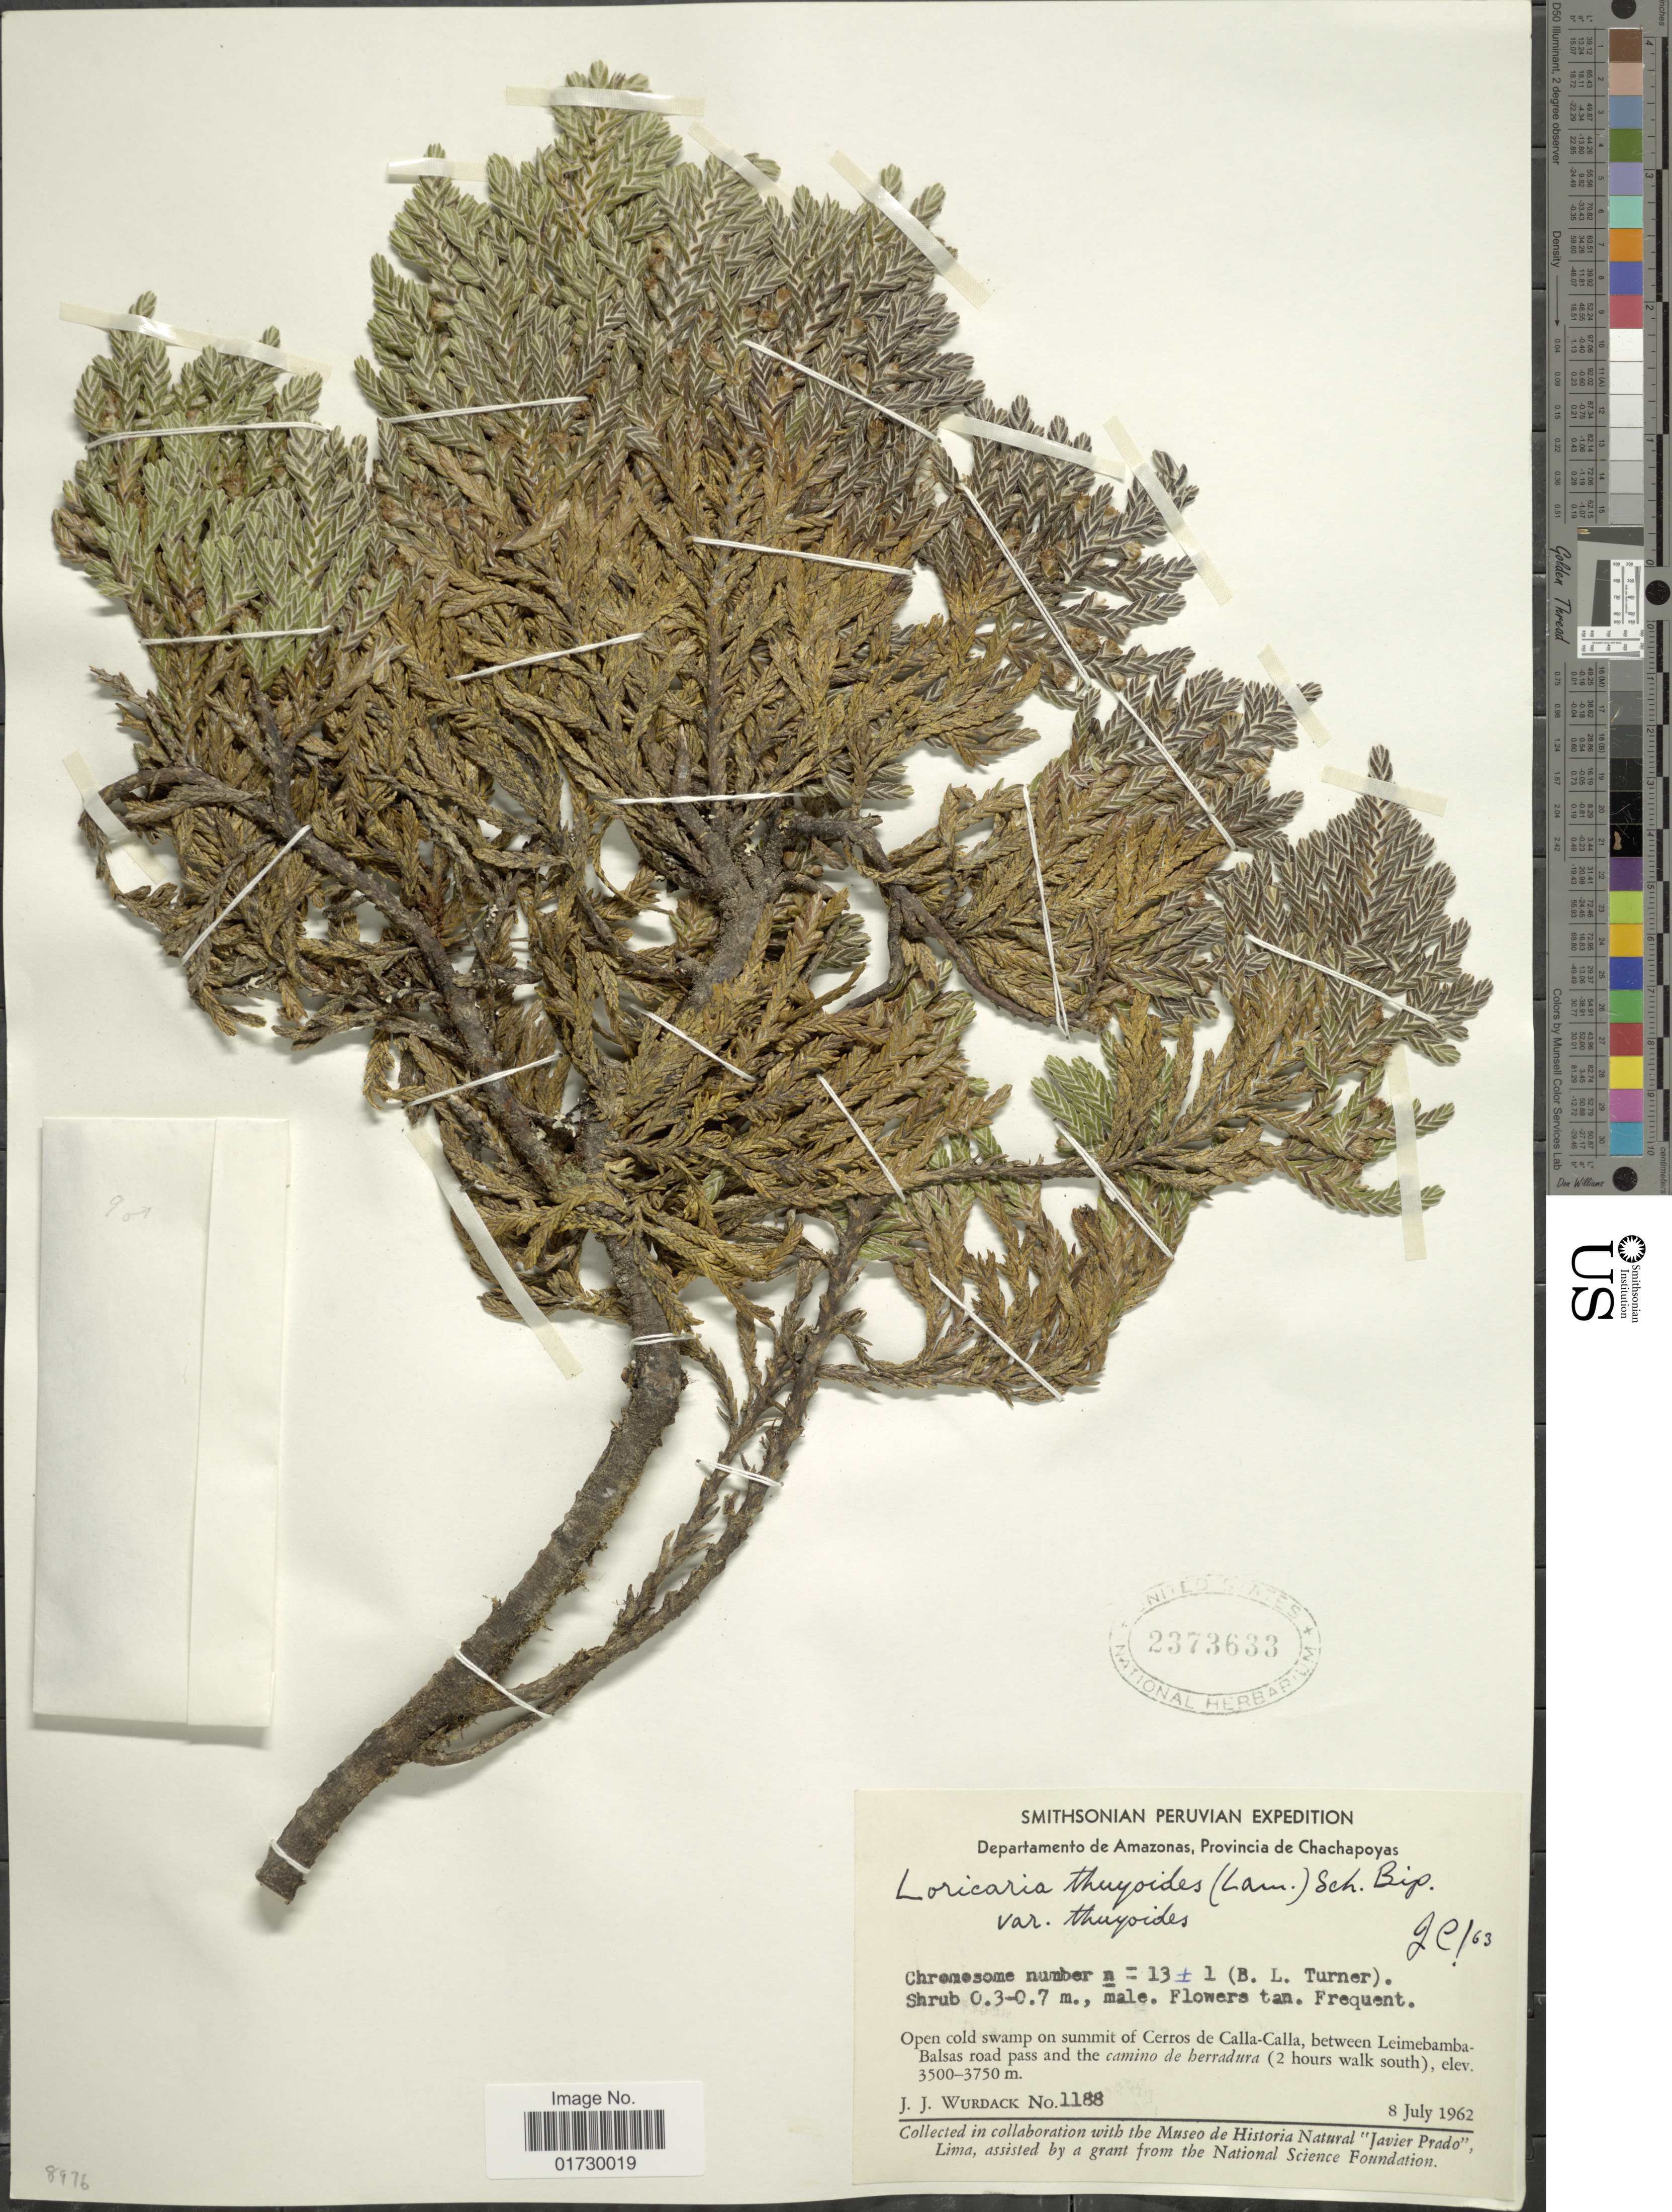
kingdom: Plantae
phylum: Tracheophyta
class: Magnoliopsida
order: Asterales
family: Asteraceae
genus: Loricaria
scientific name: Loricaria thuyoides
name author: (Lam.) Sch. Bip.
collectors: J. J. Wurdack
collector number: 1188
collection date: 1962-07-08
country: Peru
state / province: Amazonas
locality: Provincia de Chachapoyas, Open cold swamp on summit of Cerros de Calla-Calla, between Leimebamba-Balsas road pass and the camino de berradura (2 hours walk south)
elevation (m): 3500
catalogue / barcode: US 2373633